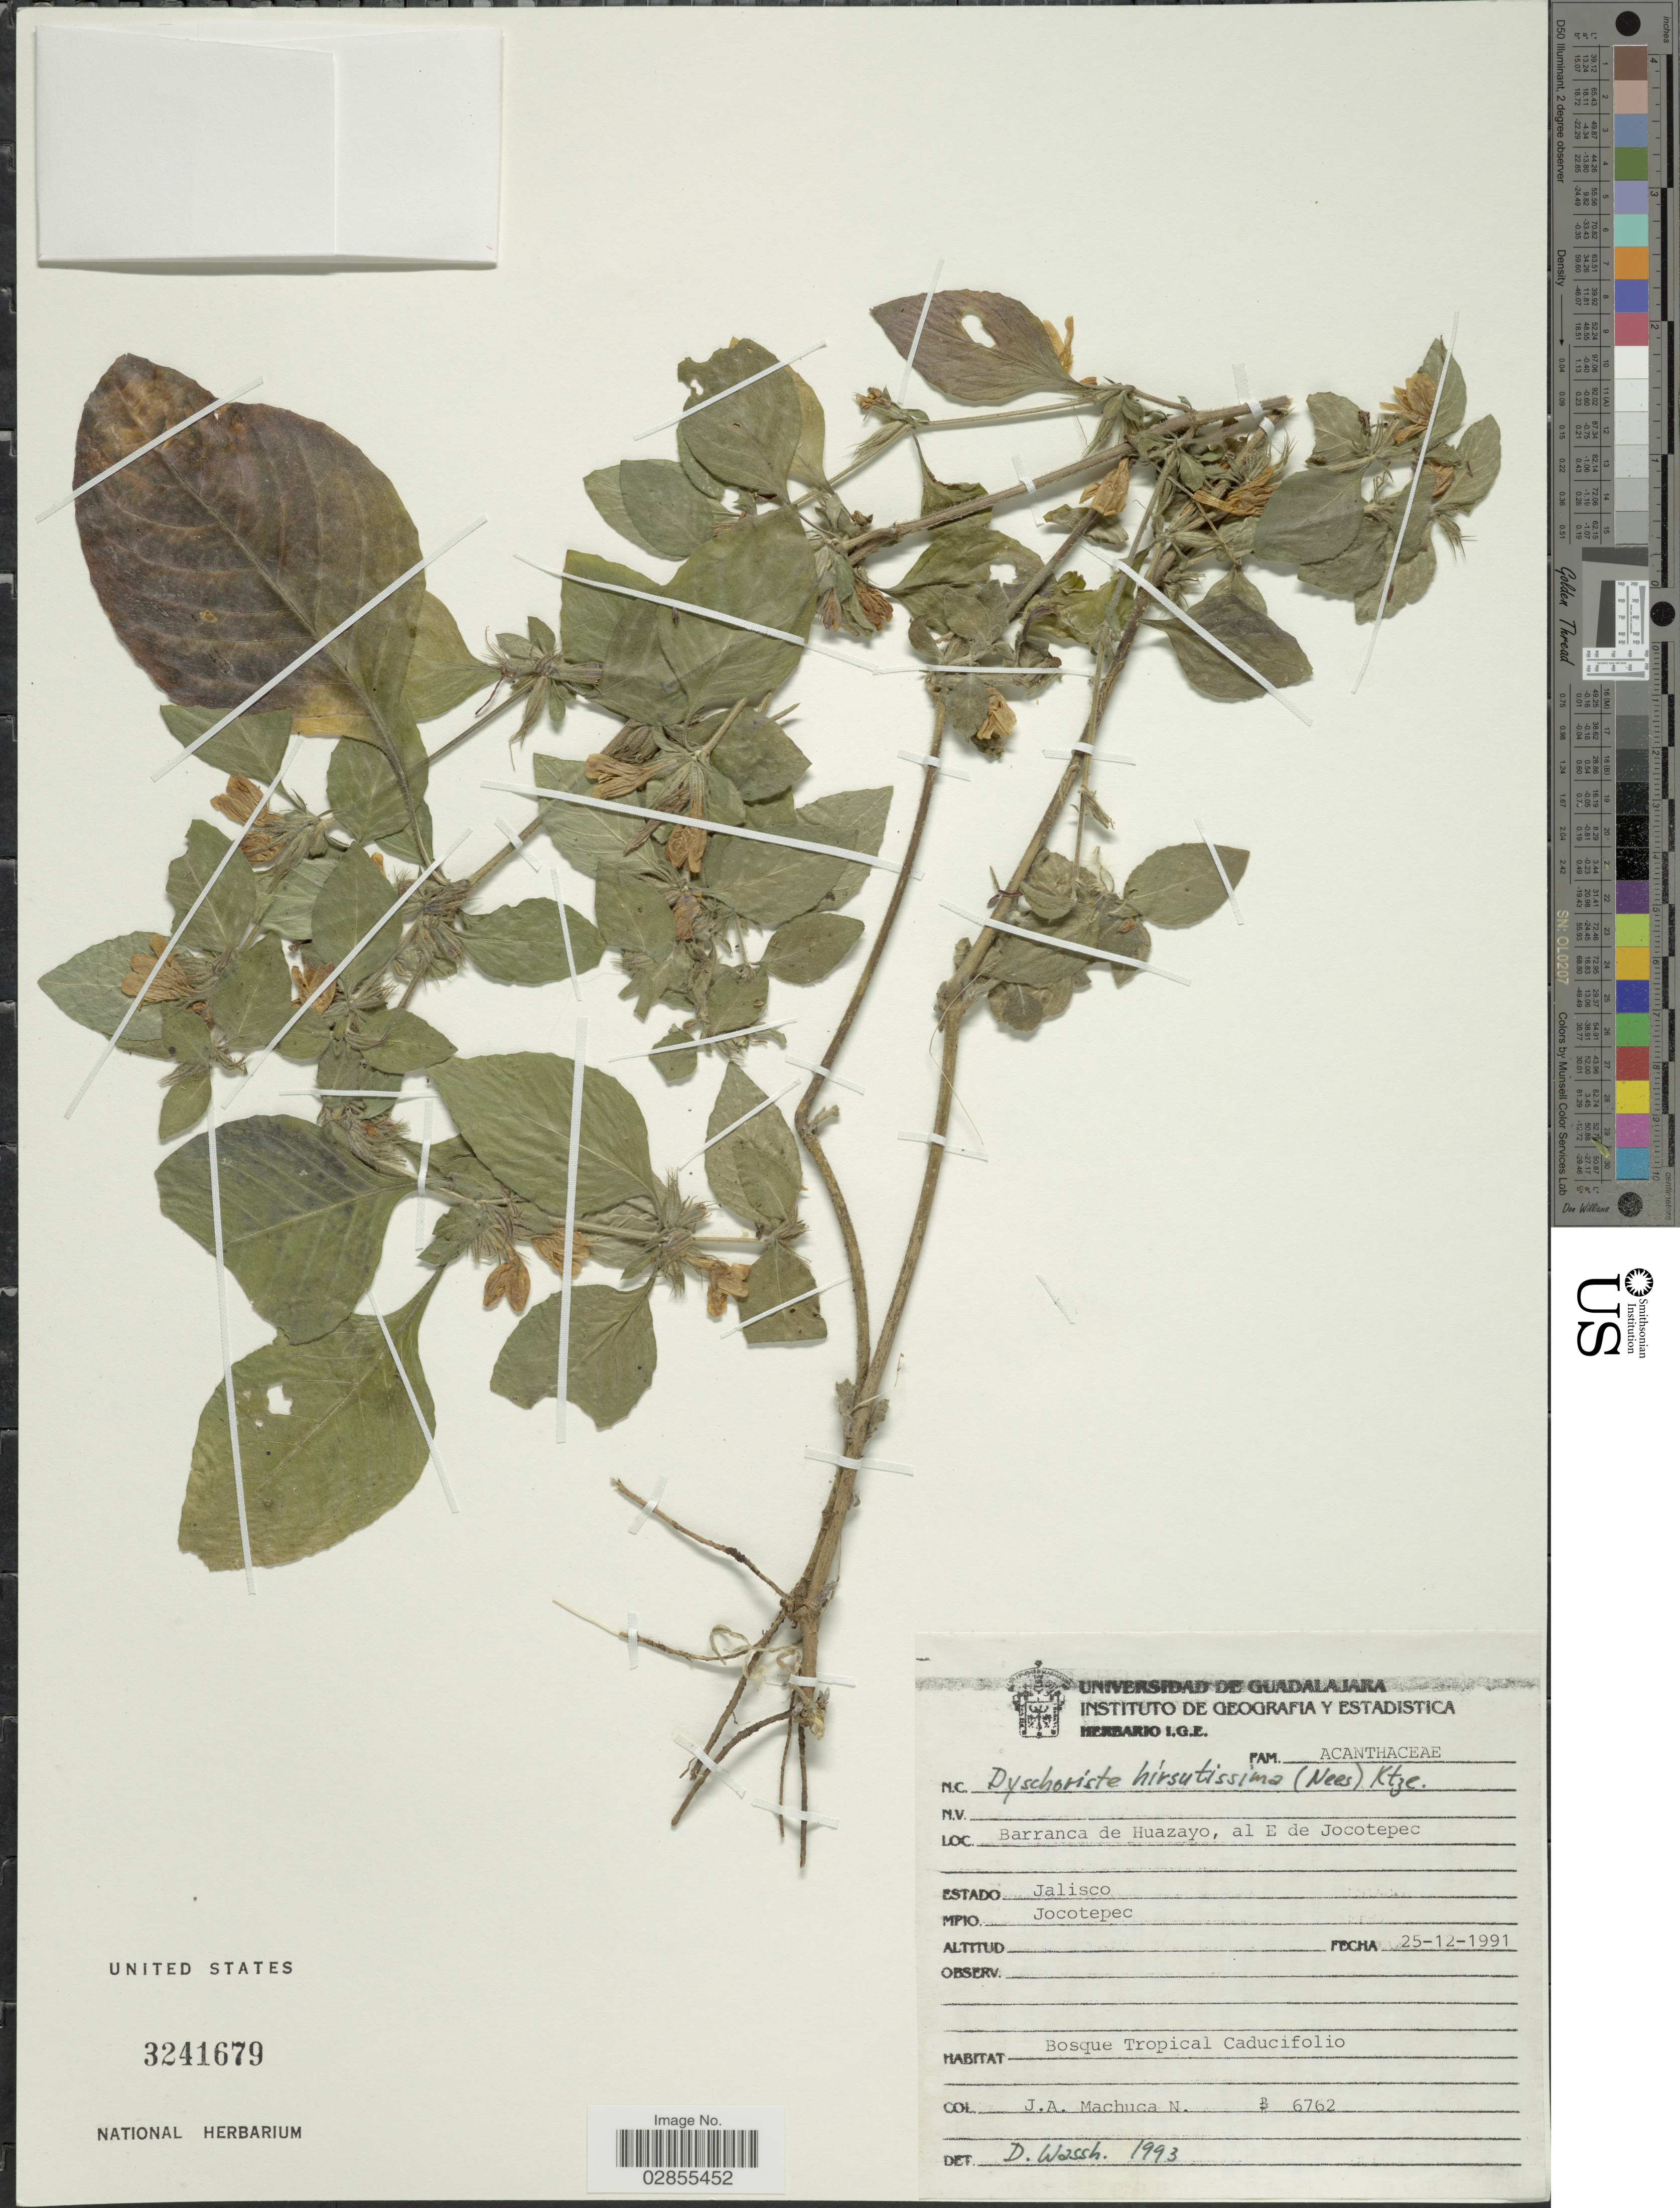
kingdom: Plantae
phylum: Tracheophyta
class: Magnoliopsida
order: Lamiales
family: Acanthaceae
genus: Dyschoriste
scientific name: Dyschoriste hirsutissima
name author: (Nees) Kuntze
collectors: J. Machuca N.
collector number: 6762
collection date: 1991-12-25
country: Mexico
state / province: Jalisco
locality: Barranca de Huazayo, al E de Jocotepec, Mpio. Jocotepec.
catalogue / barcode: US 3241679